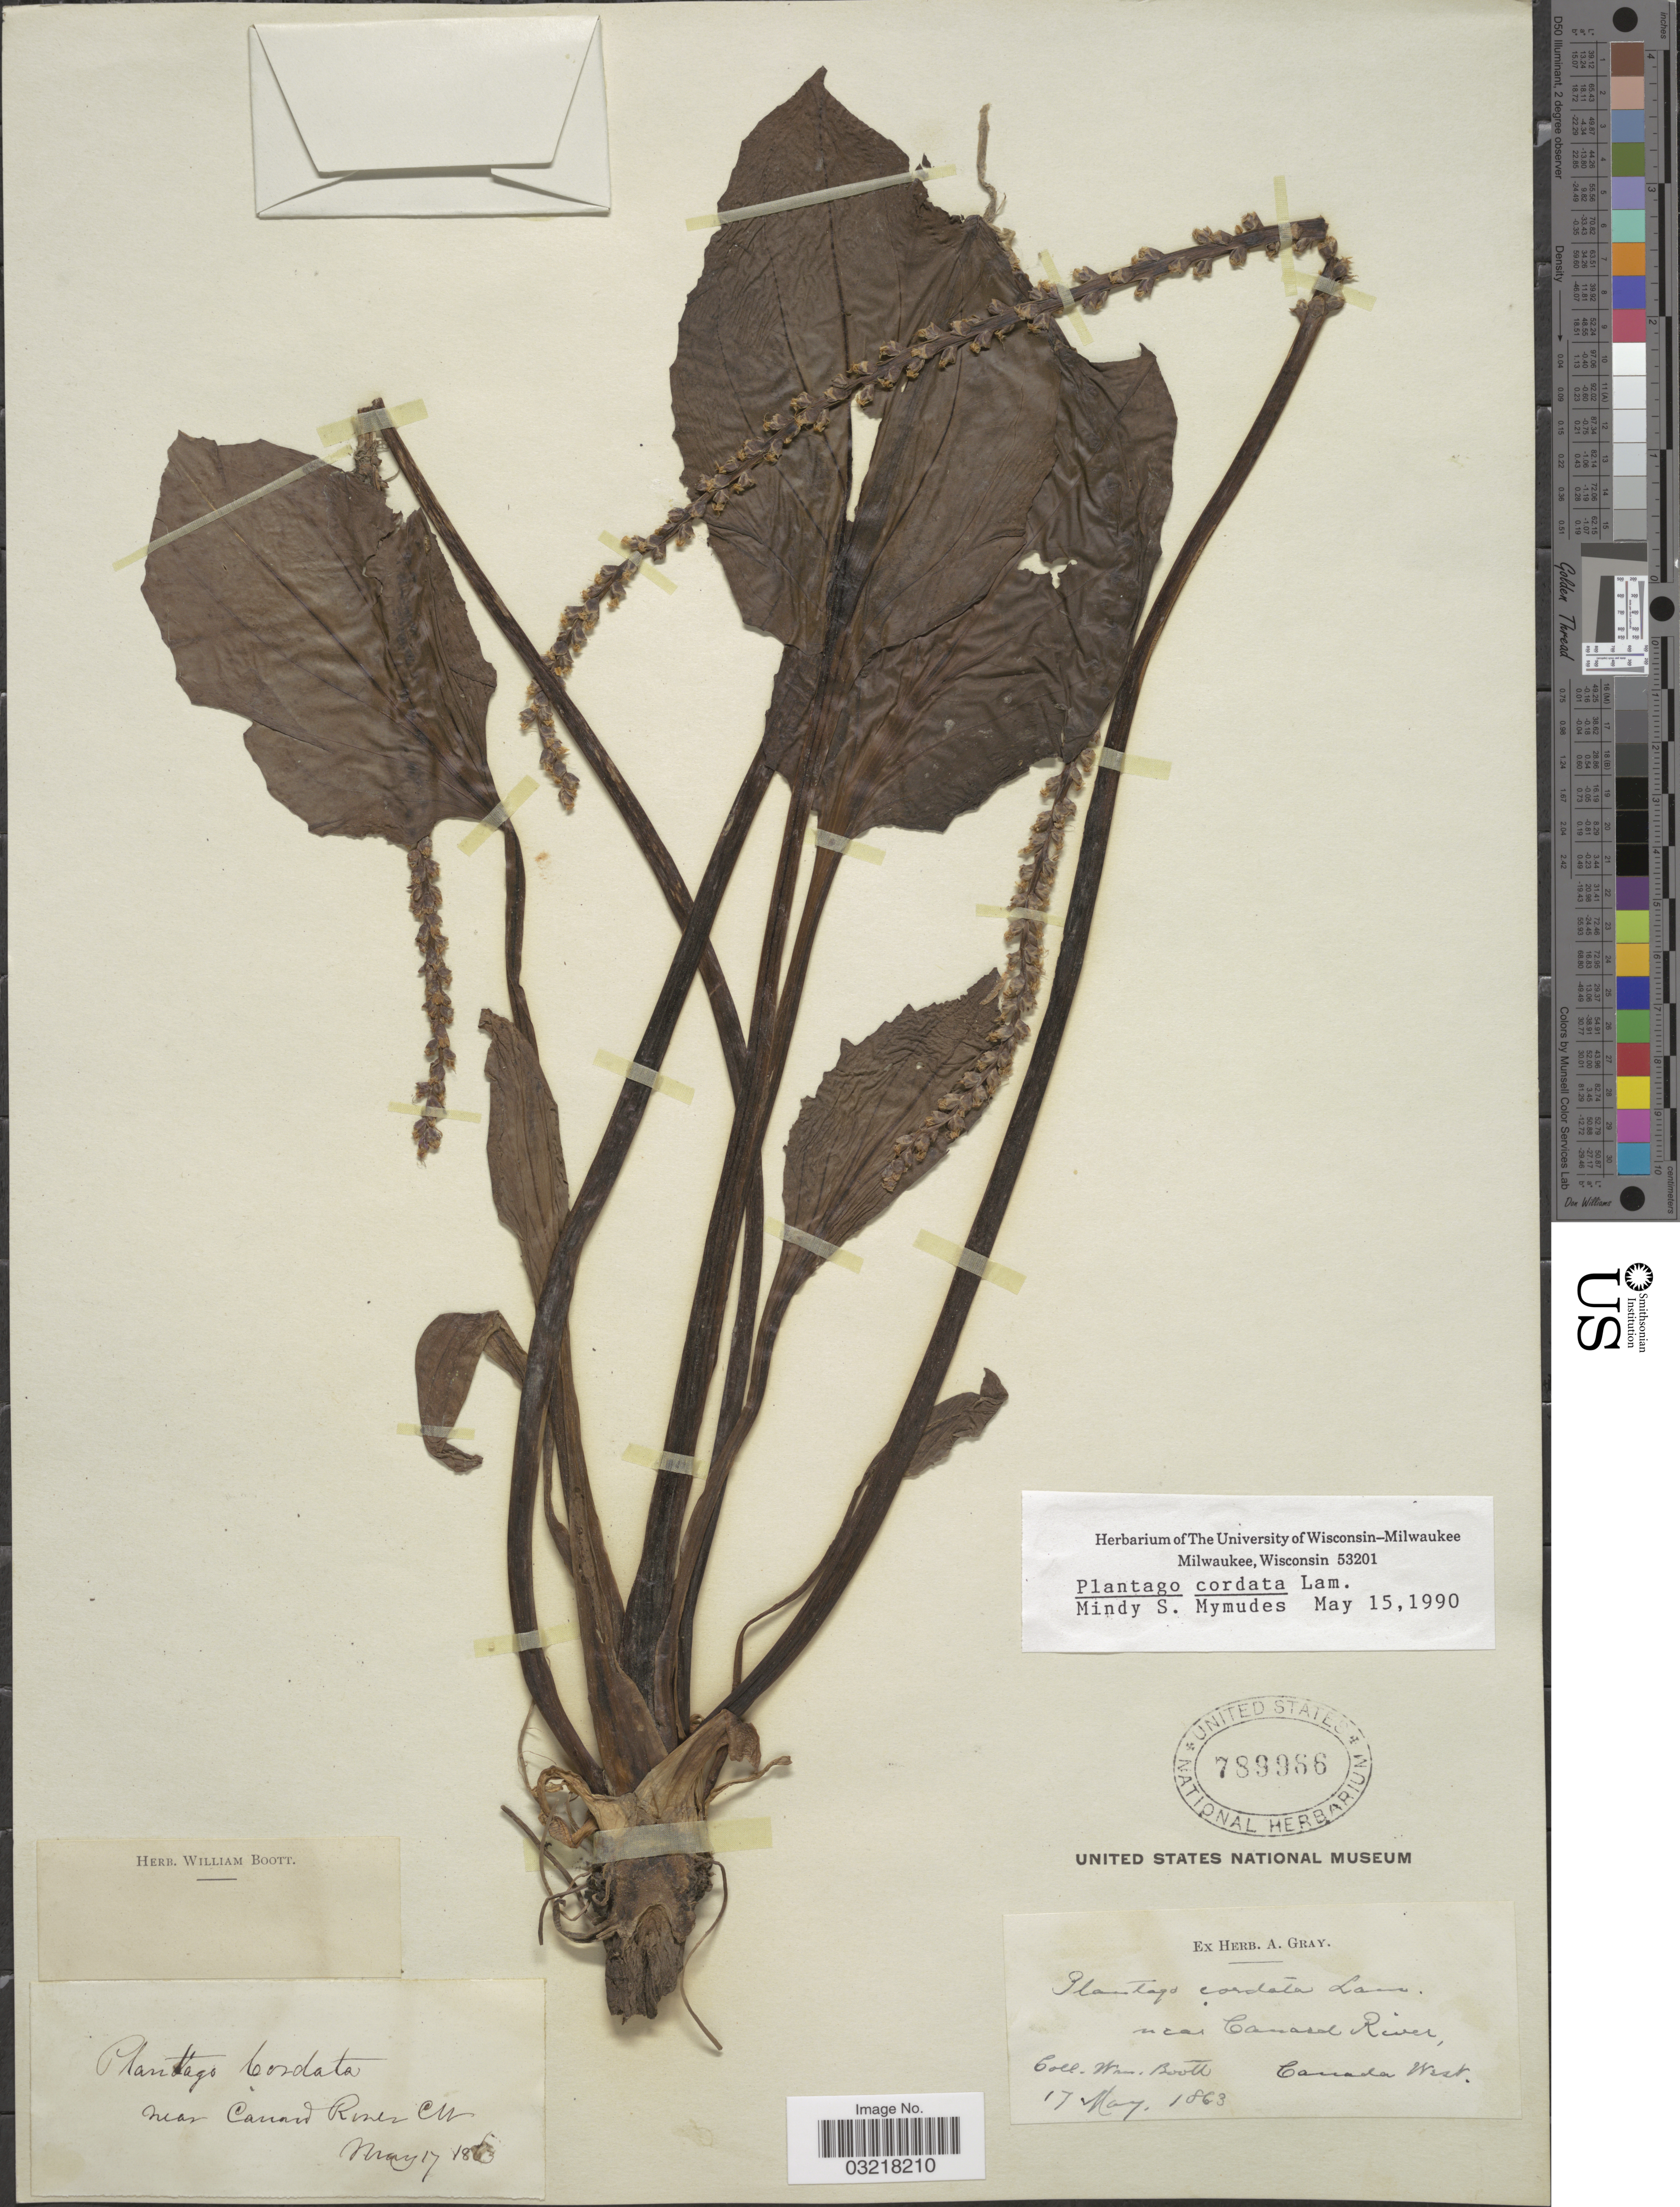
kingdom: Plantae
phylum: Tracheophyta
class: Magnoliopsida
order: Lamiales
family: Plantaginaceae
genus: Plantago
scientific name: Plantago cordata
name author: Lam.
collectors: W. Boott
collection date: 1863-05-17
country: Canada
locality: Near Canard River, Canada West.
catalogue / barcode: US 789986